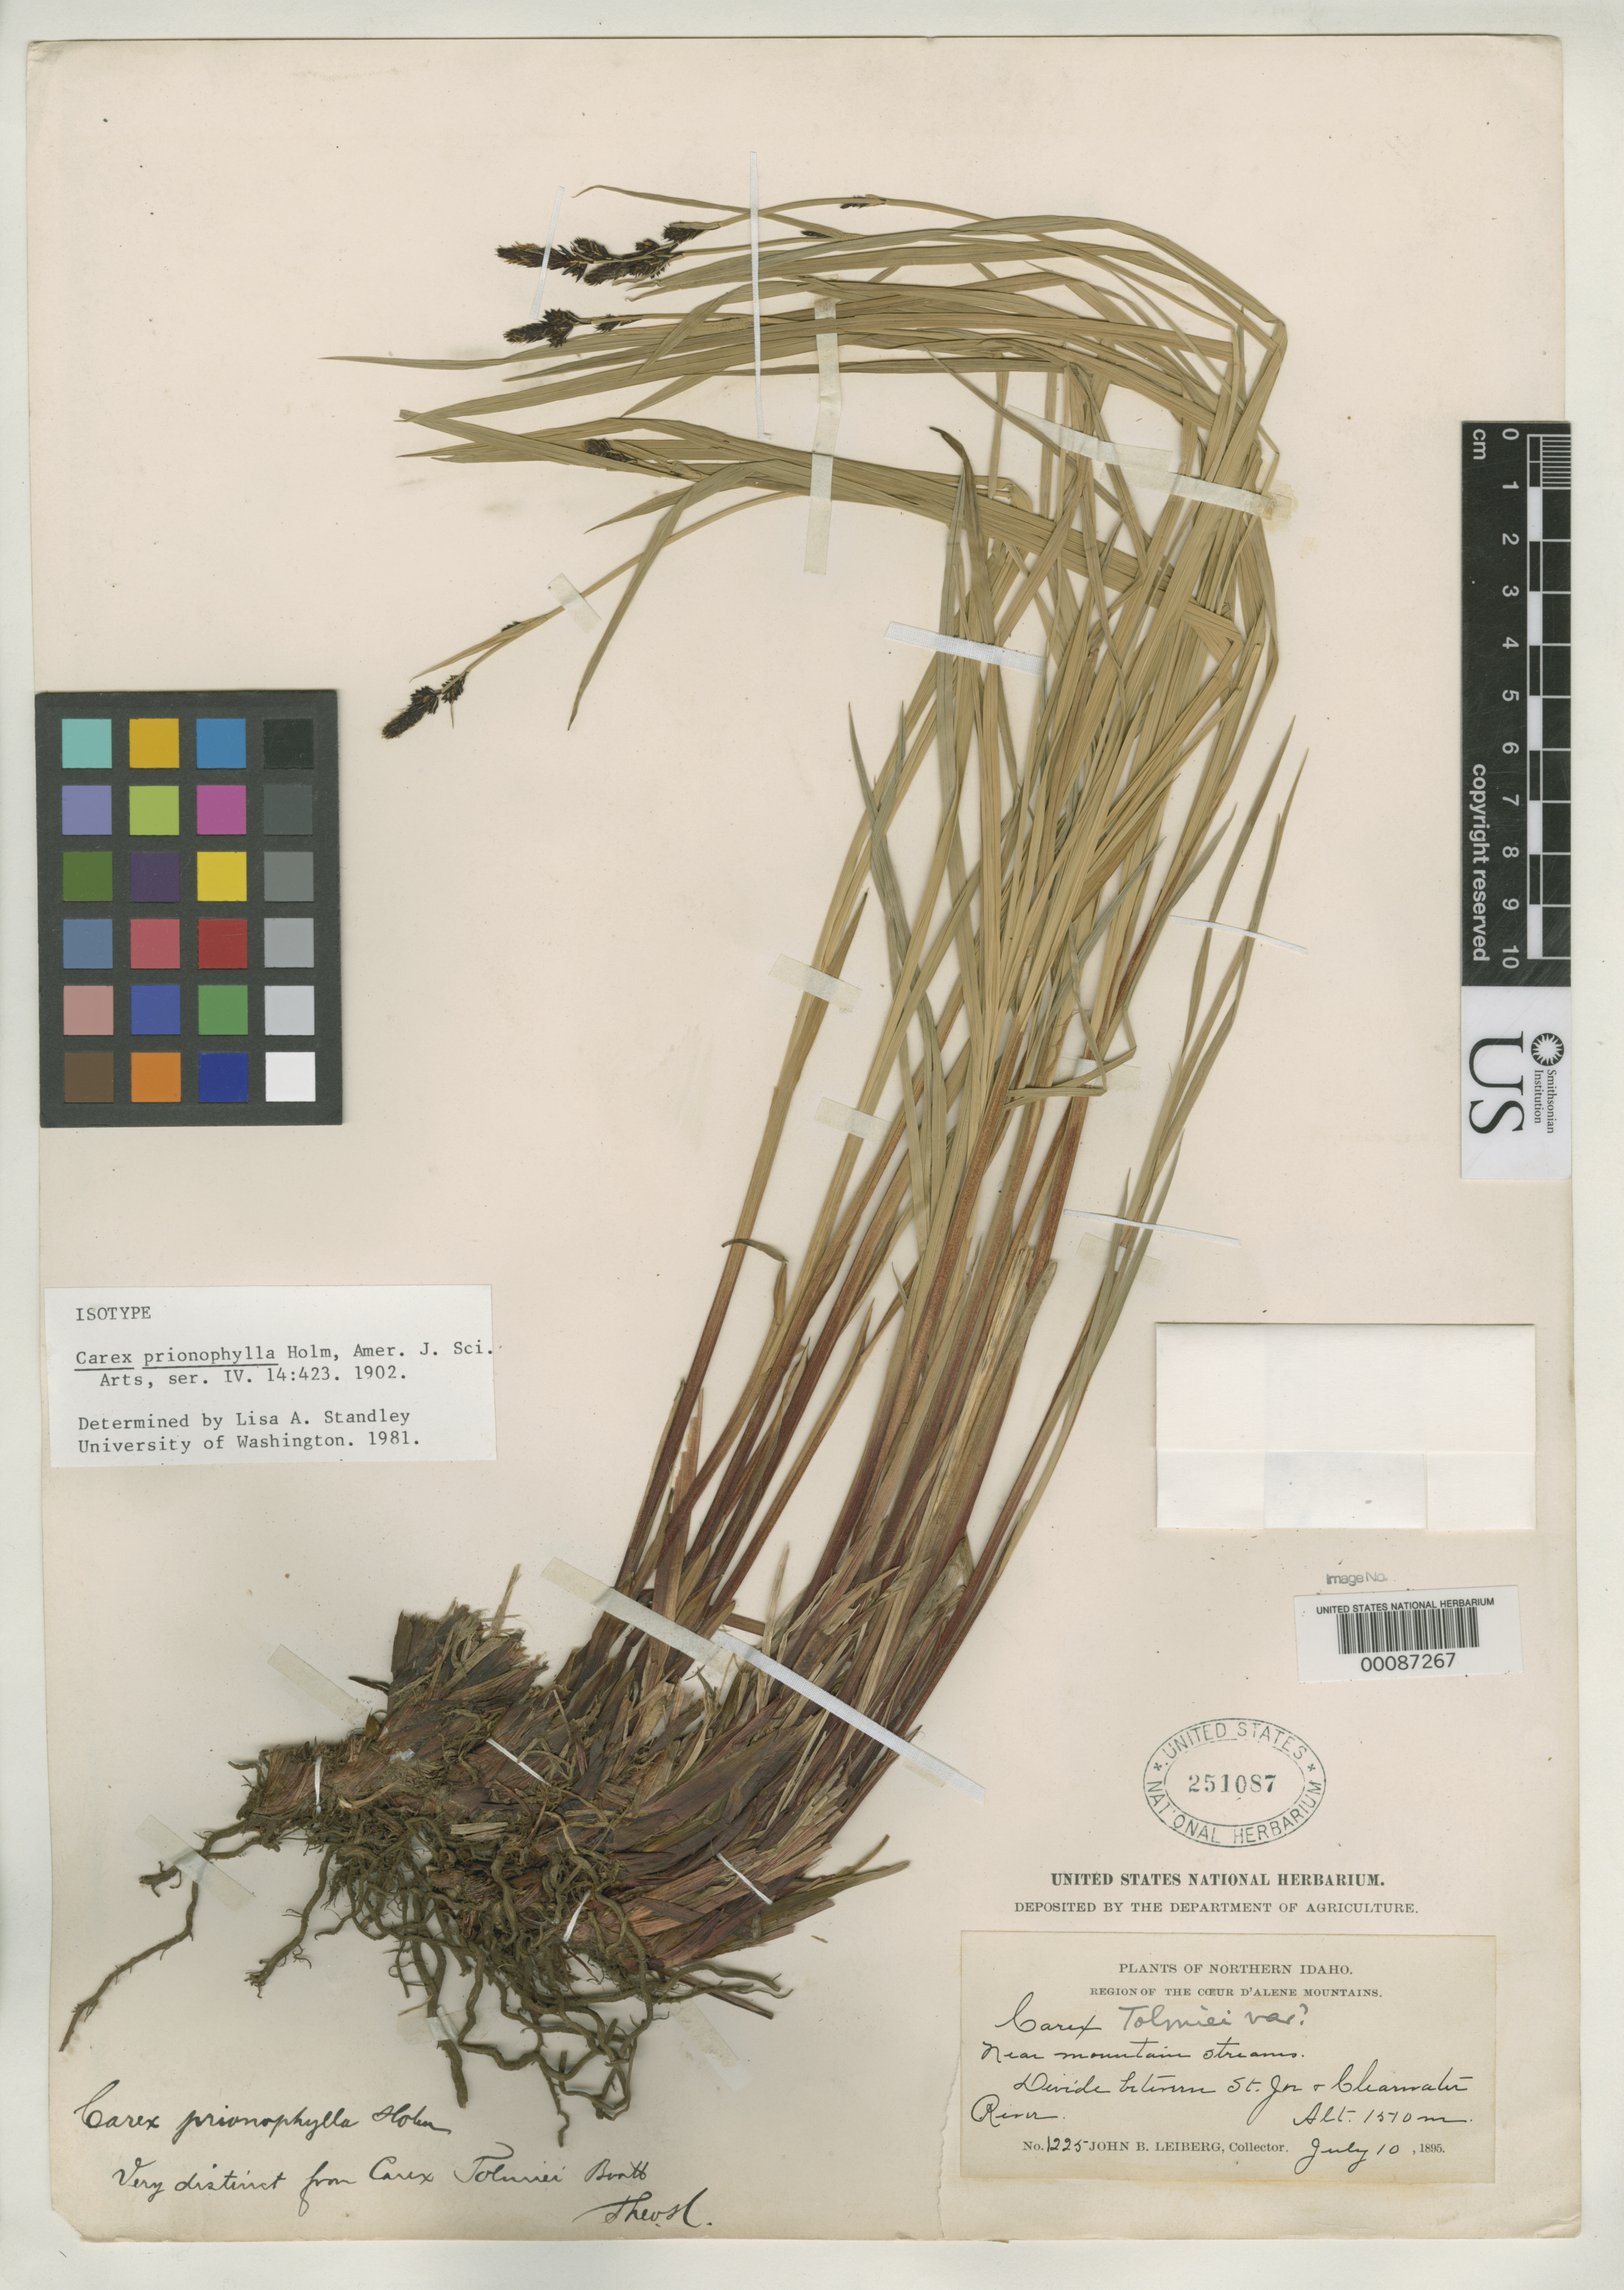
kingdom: Plantae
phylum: Tracheophyta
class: Liliopsida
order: Poales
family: Cyperaceae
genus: Carex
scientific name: Carex prionophylla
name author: Holm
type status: Isotype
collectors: J. Leiberg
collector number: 1225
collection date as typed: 10 Jul 1895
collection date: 1895-07-10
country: United States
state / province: Idaho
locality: Region of Coeur d'Alene Mts., divide between St. Joe & Clearwater River.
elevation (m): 1510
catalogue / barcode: US 251087